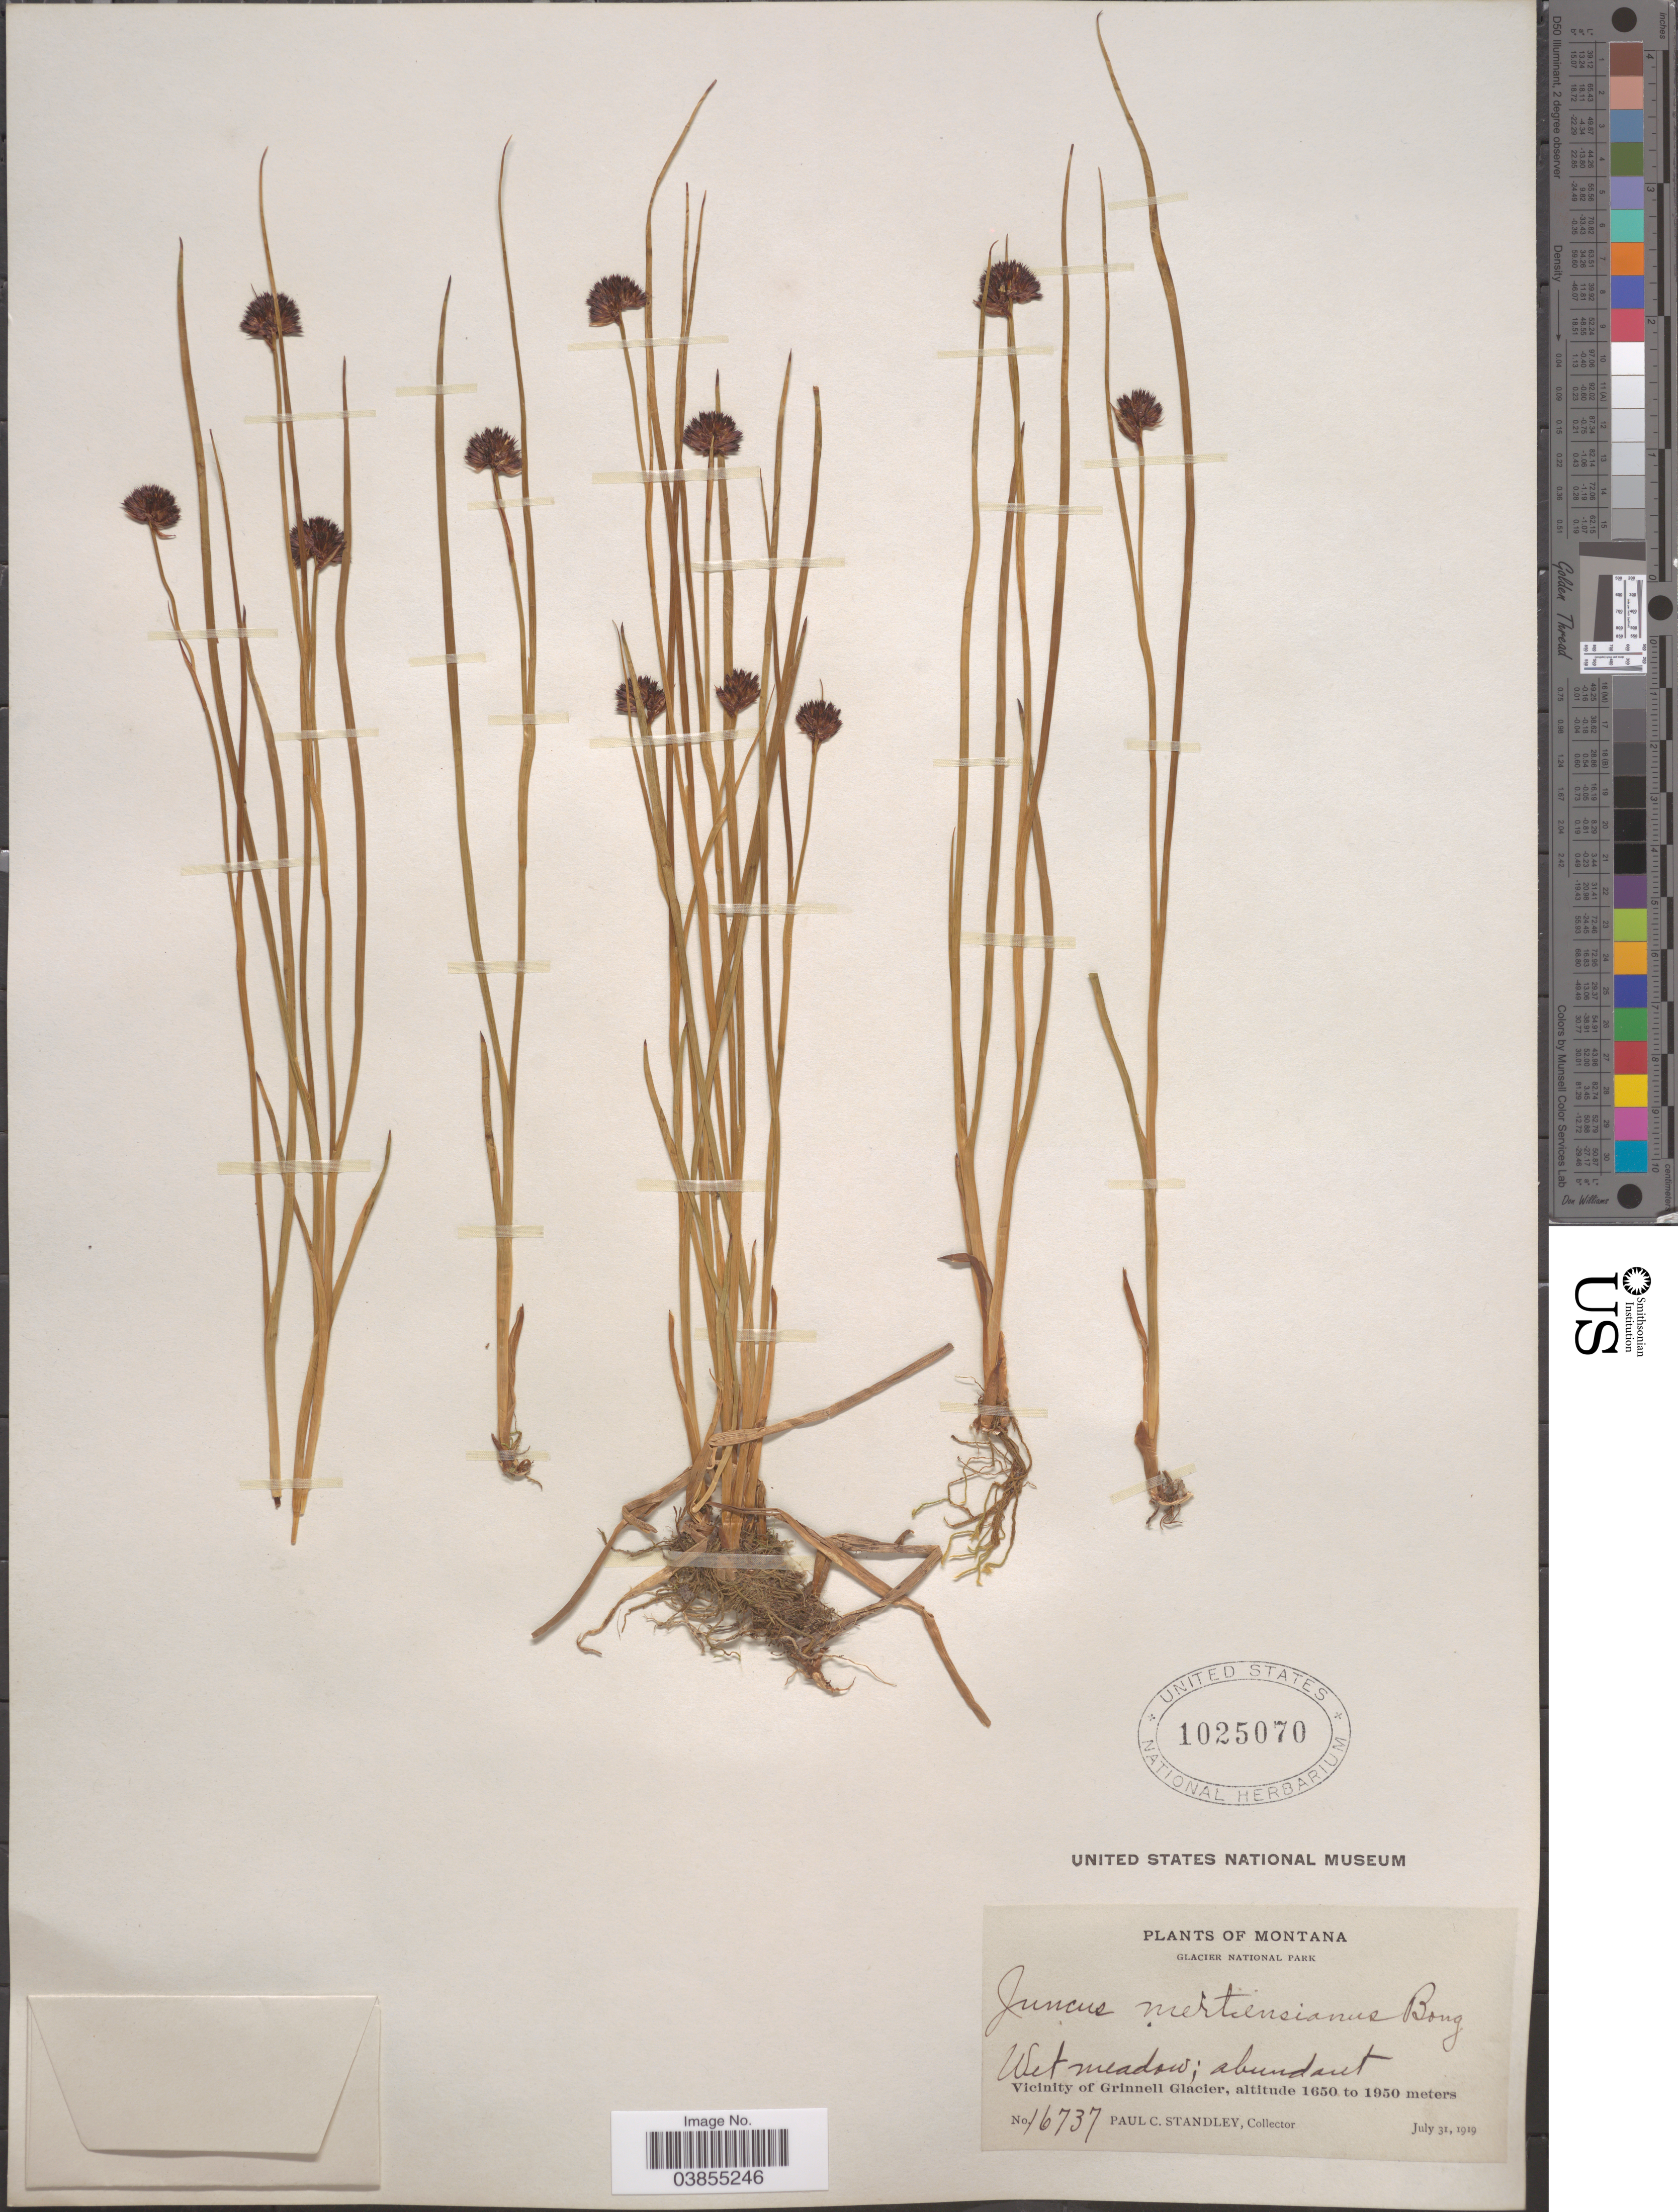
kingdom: Plantae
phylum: Tracheophyta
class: Liliopsida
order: Poales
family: Juncaceae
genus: Juncus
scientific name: Juncus mertensianus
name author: Bong.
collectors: P. C. Standley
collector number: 16737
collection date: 1919-07-31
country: United States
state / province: Montana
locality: Glacier National Park. Vicinity of Grinnell Glacier.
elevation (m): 1650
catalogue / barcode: US 1025070